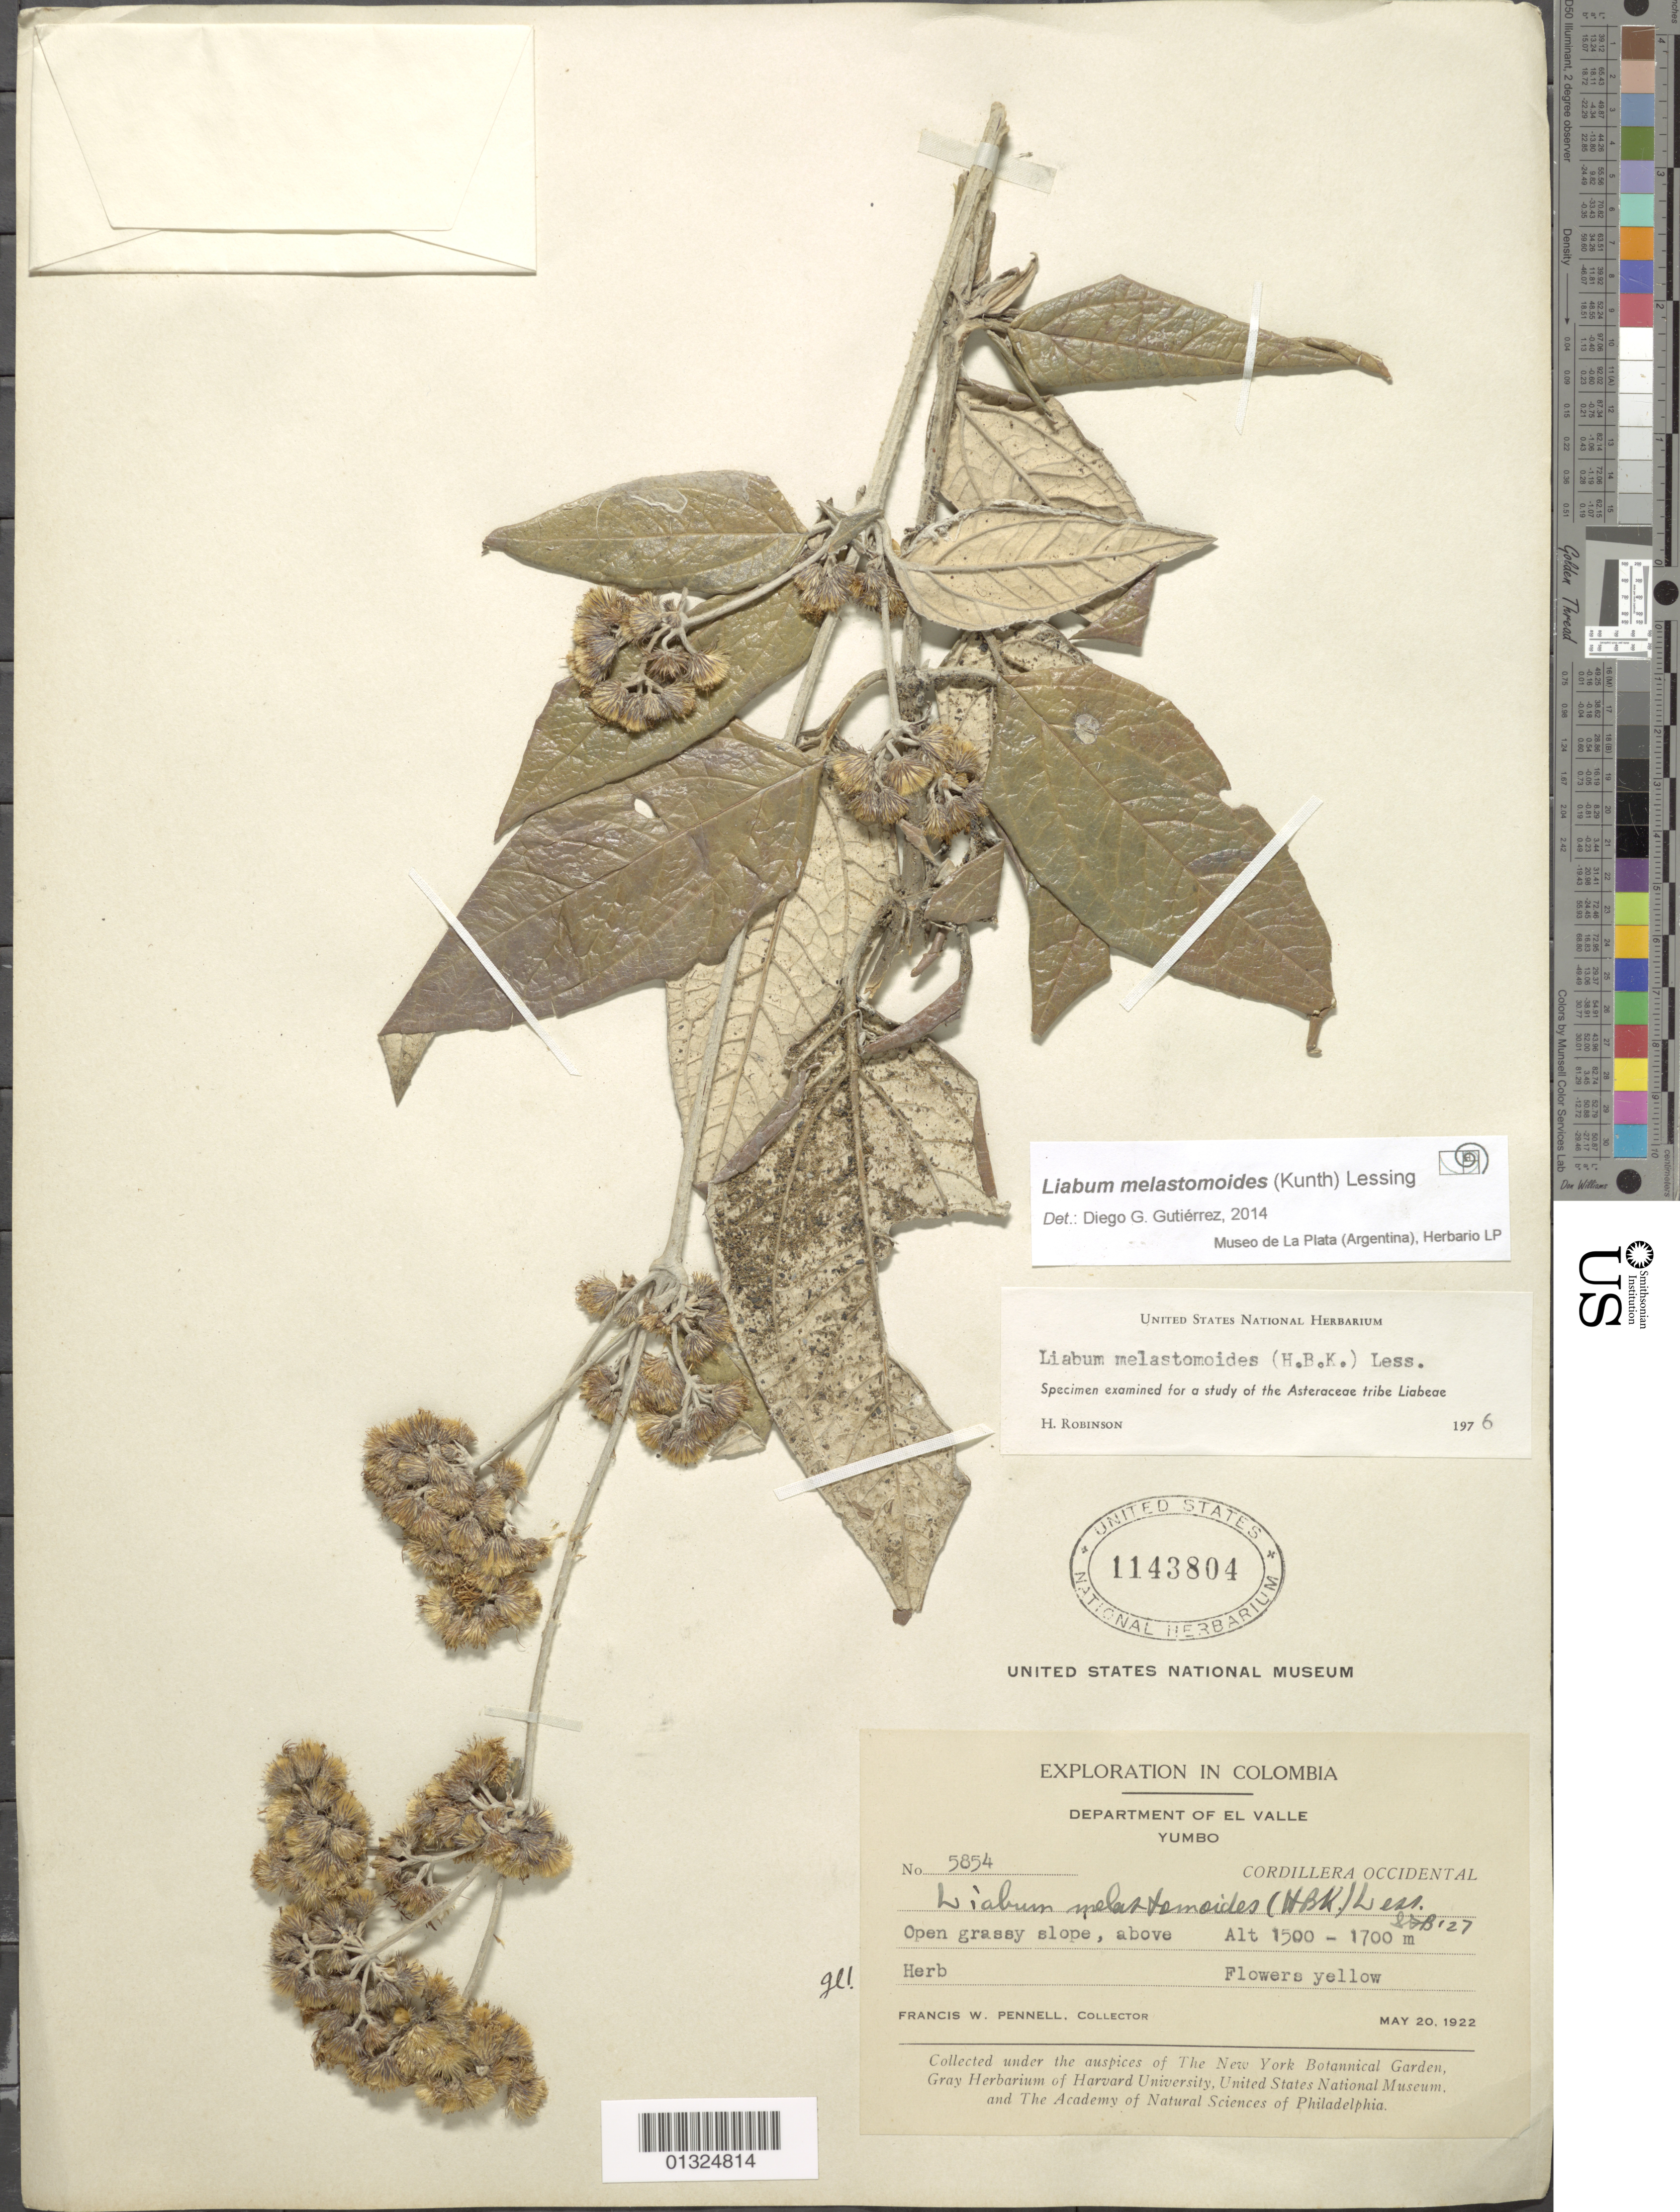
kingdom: Plantae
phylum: Tracheophyta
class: Magnoliopsida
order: Asterales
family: Asteraceae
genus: Liabum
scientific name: Liabum melastomoides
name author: (Kunth) Less.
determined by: Gutierrez, D. G.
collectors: F. W. Pennell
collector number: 5854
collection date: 1922-05-20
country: Colombia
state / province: Valle del Cauca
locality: Yumbo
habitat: Open grassy slope, above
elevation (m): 1500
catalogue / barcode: US 1143804